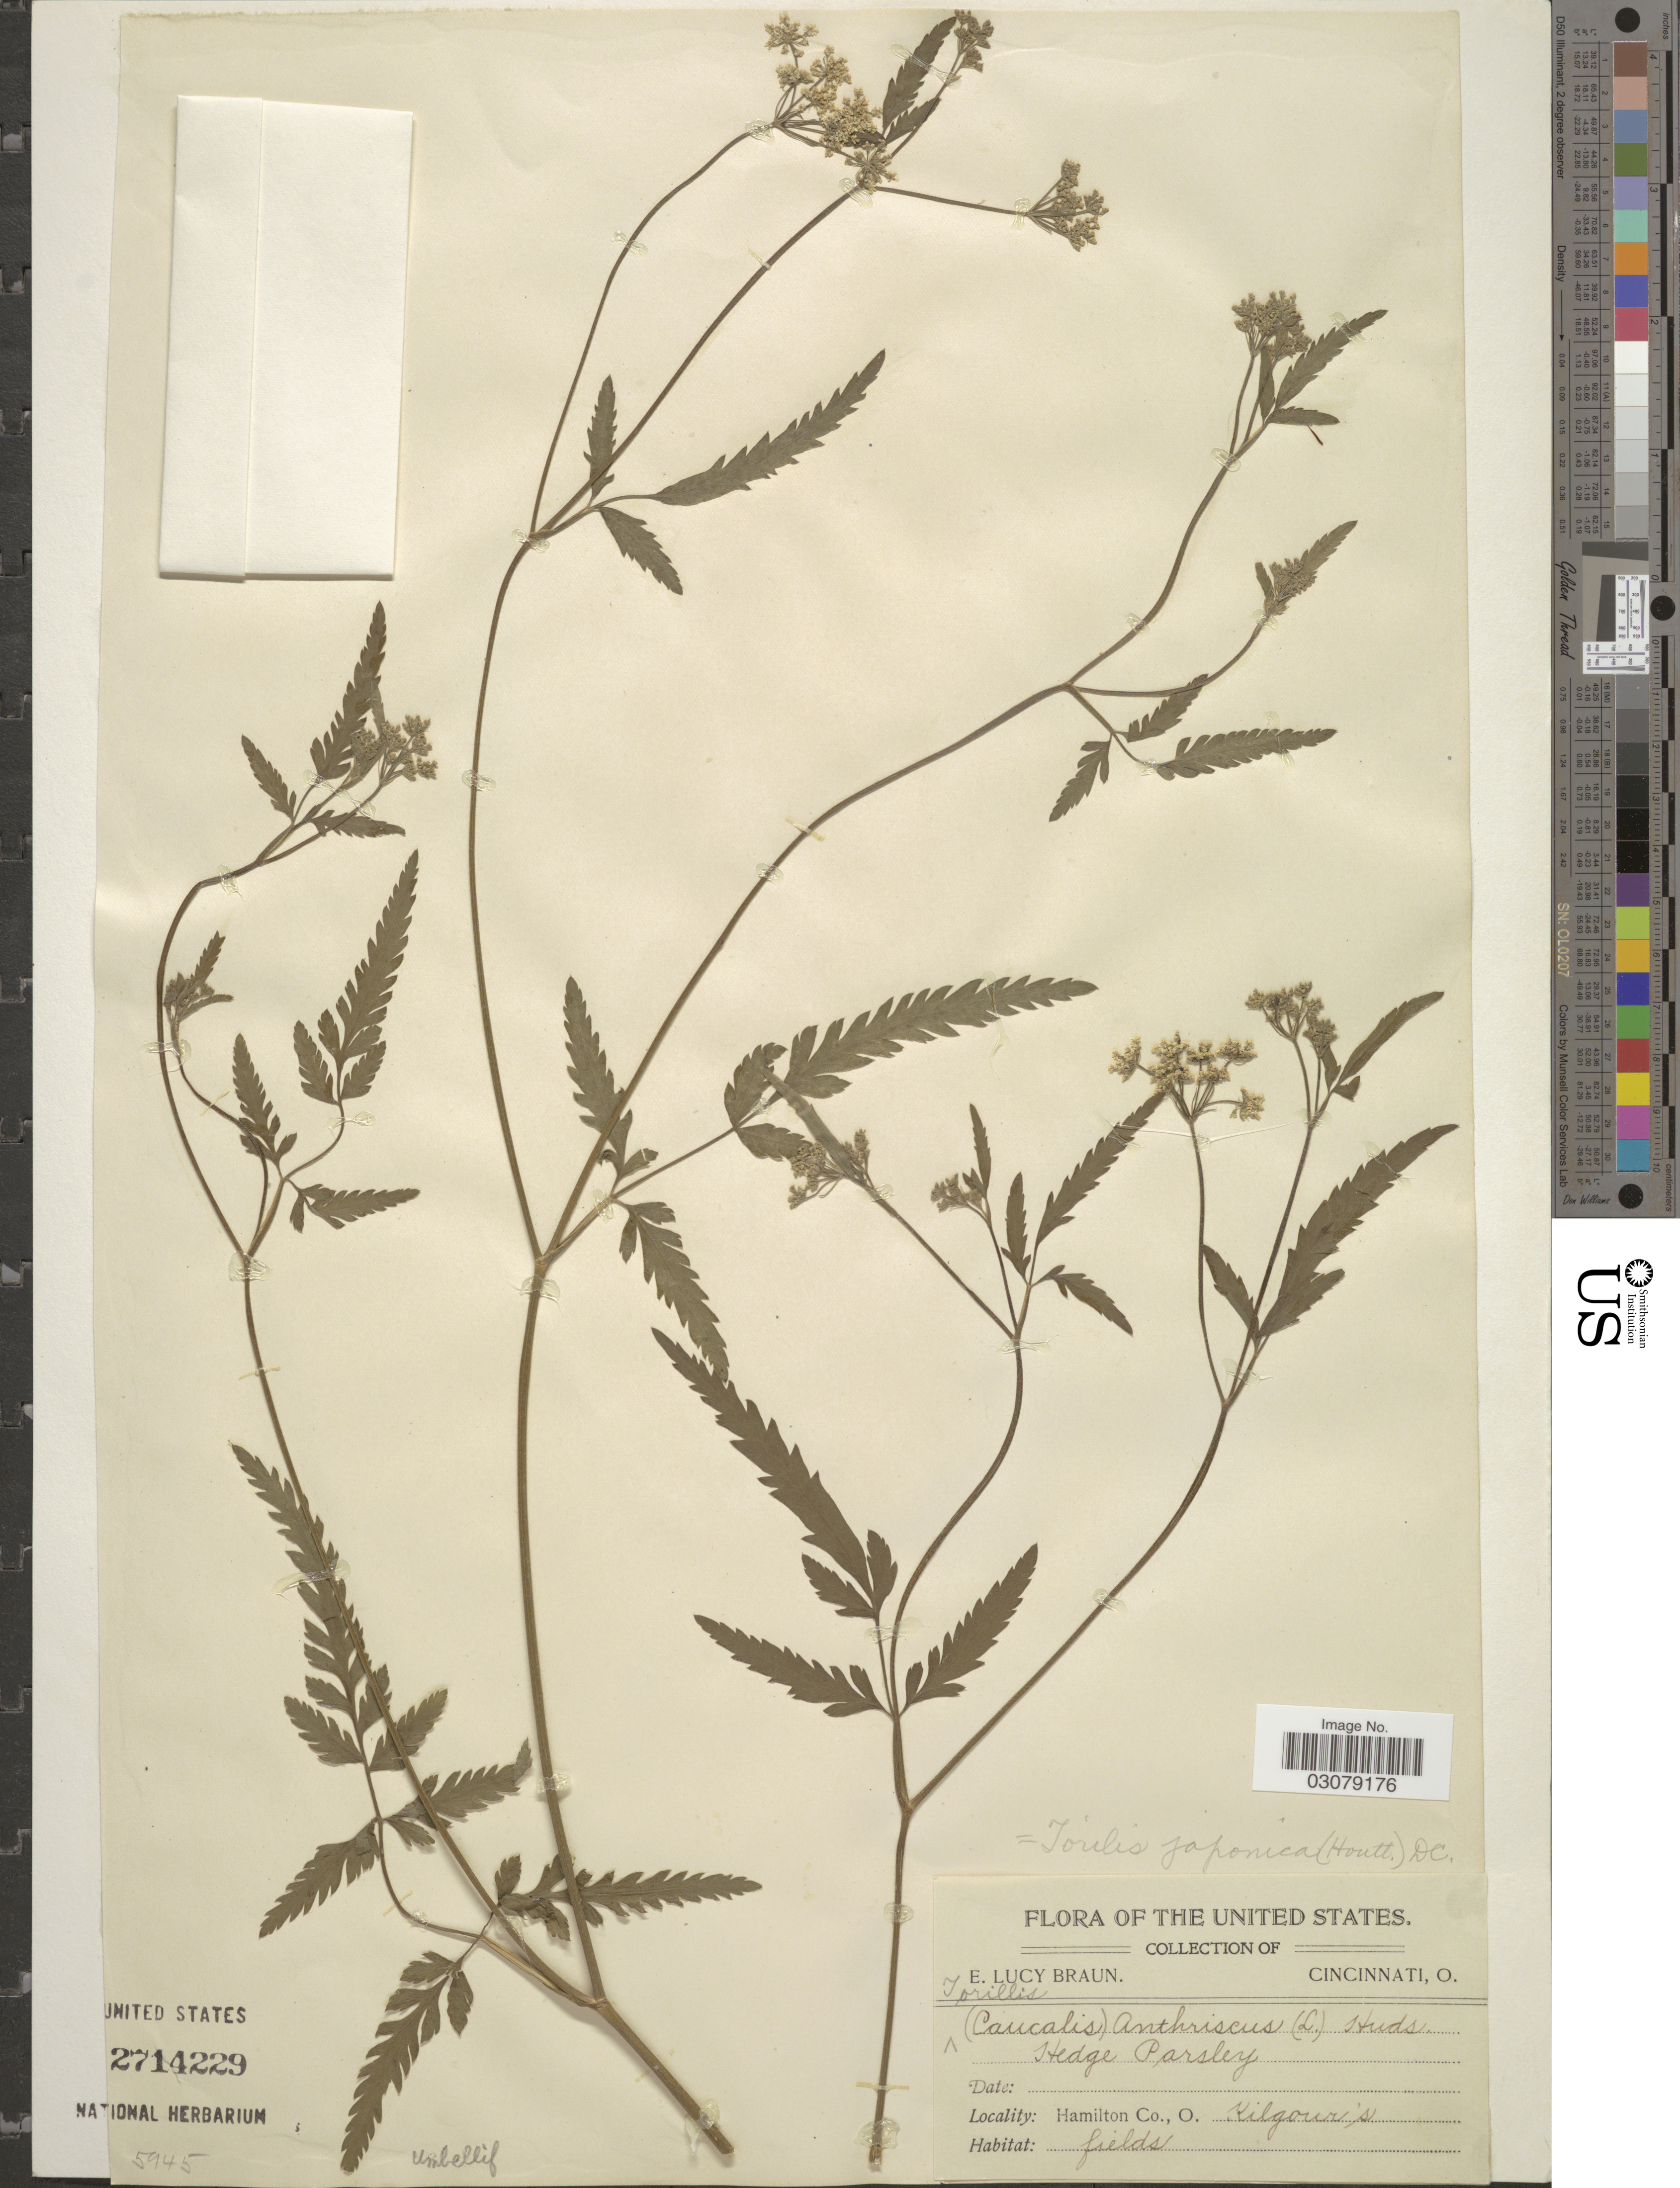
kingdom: Plantae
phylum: Tracheophyta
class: Magnoliopsida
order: Apiales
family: Apiaceae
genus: Torilis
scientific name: Torilis japonica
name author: (Houtt.) DC.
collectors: E. L. Braun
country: United States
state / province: Ohio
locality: Hamilton Co., Kilgour's.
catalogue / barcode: US 2714229